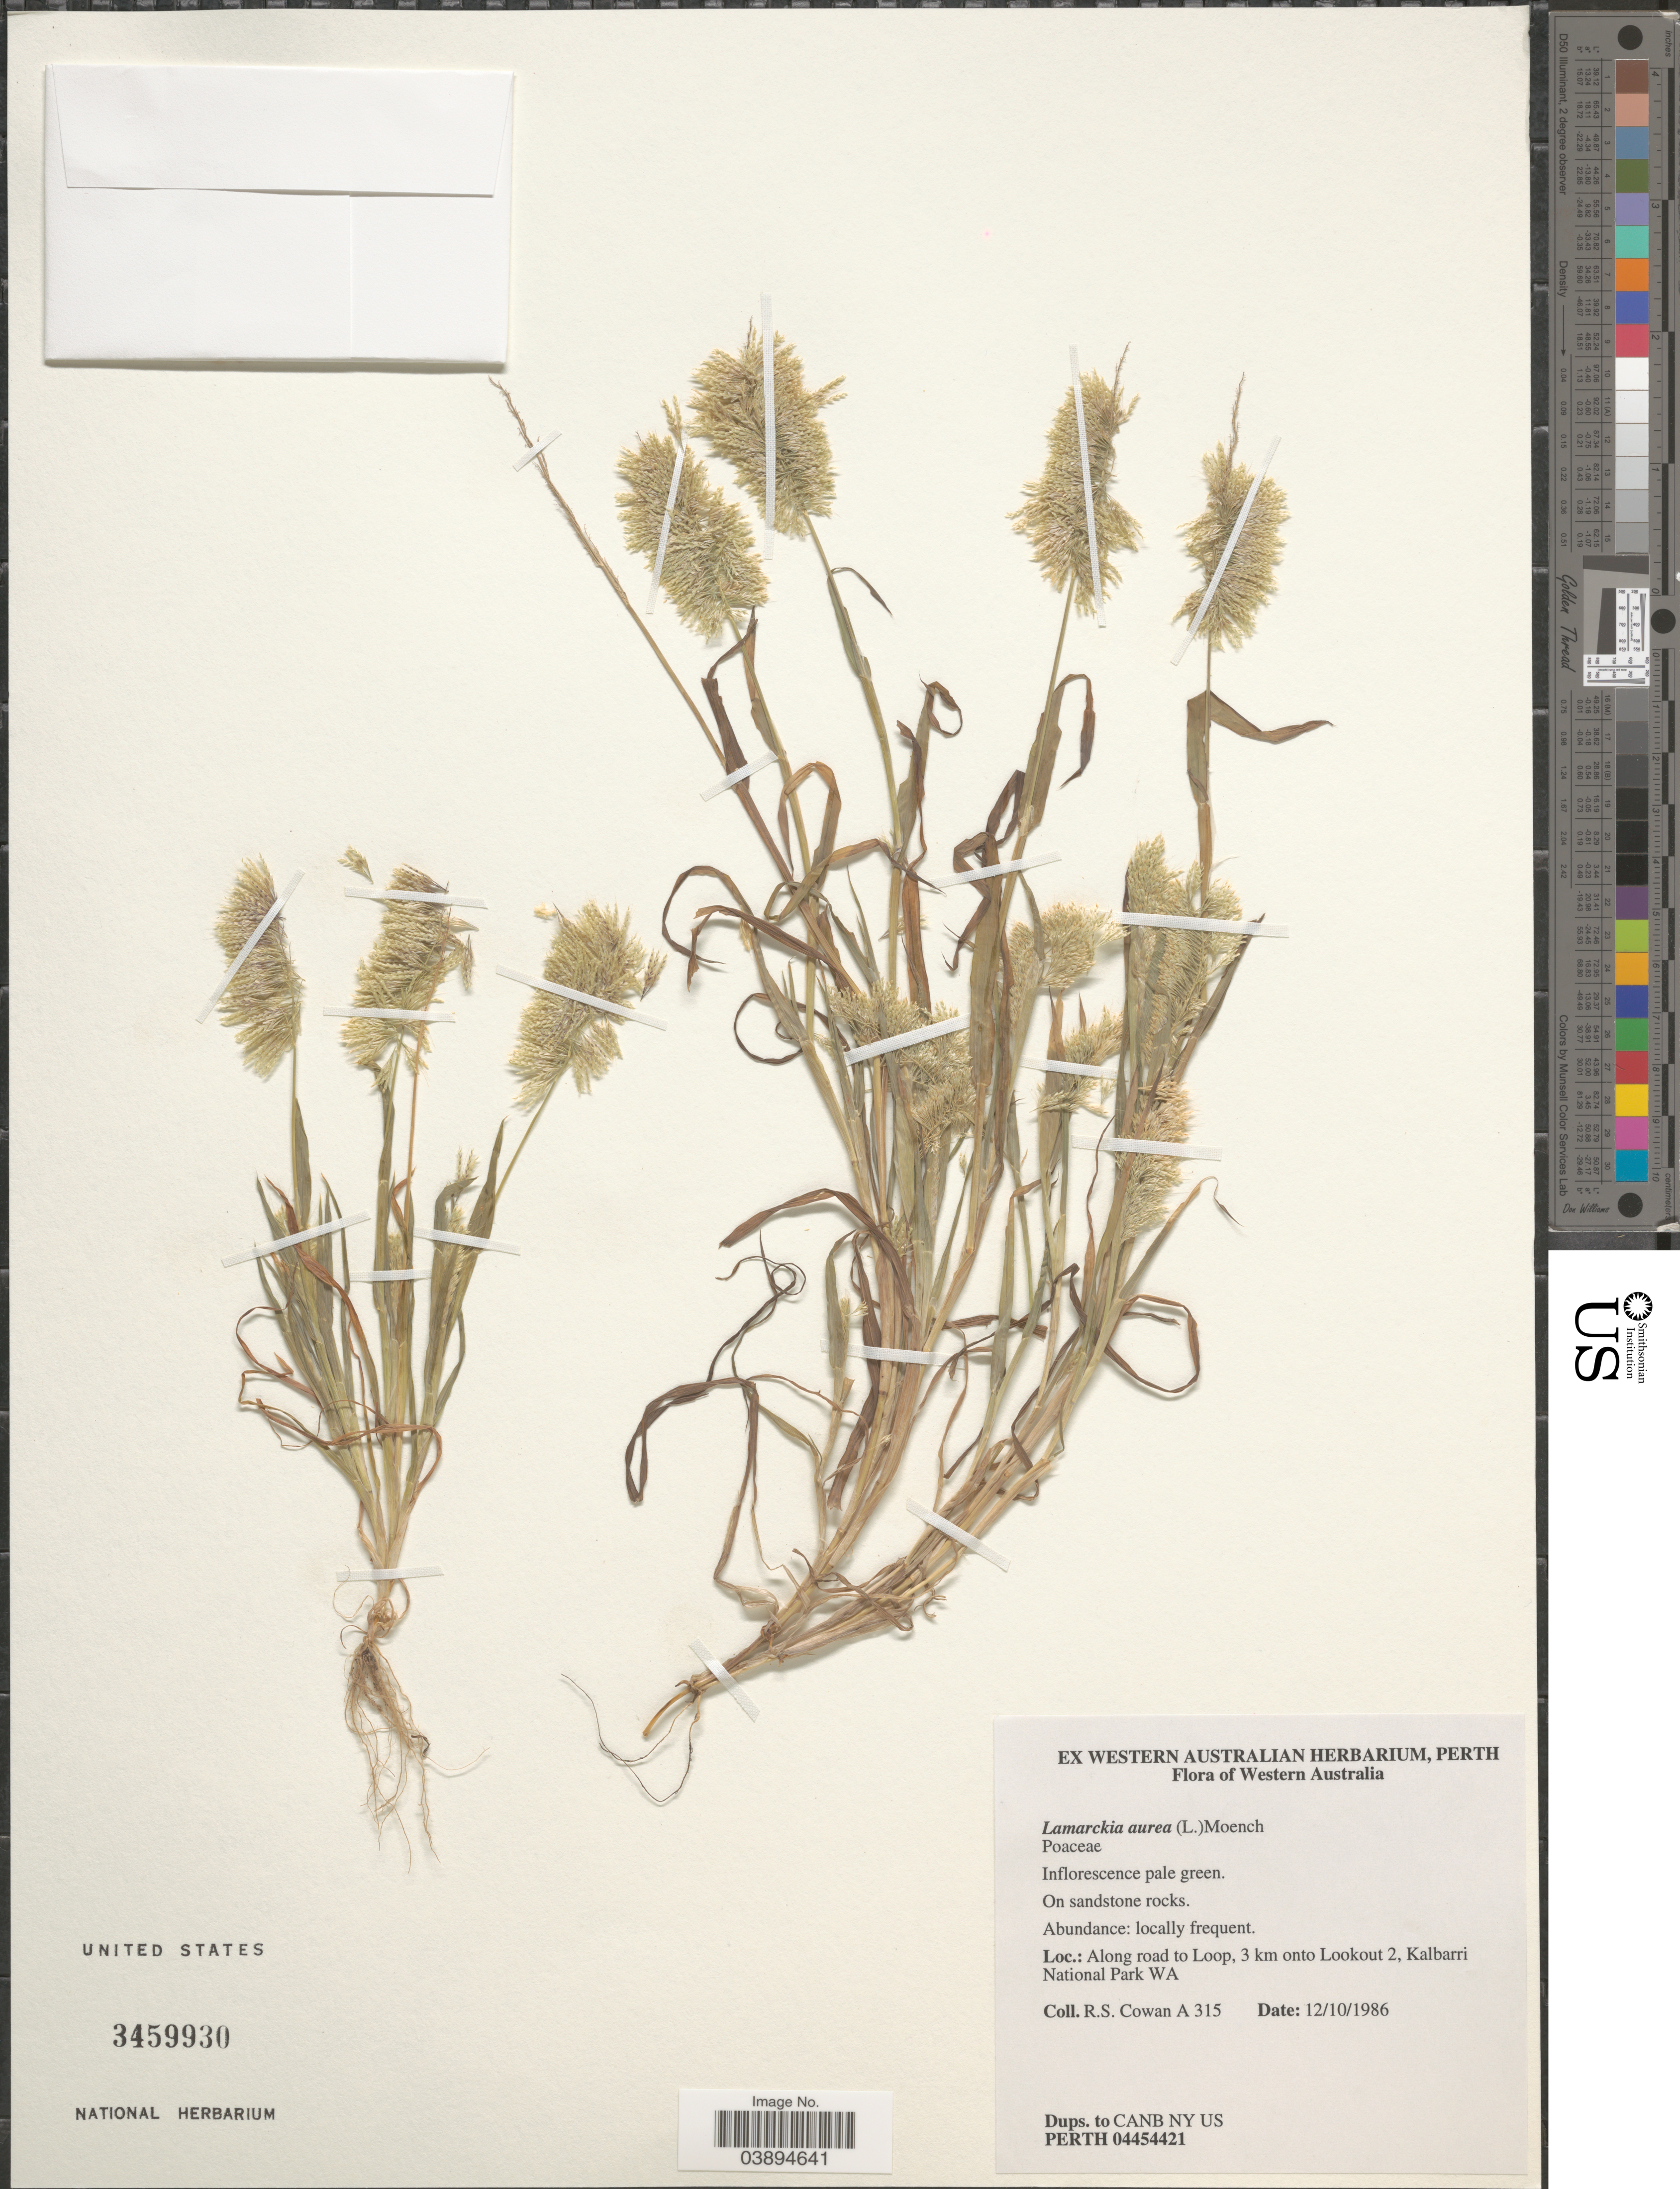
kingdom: Plantae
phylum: Tracheophyta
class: Liliopsida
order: Poales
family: Poaceae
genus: Lamarckia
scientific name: Lamarckia aurea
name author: (L.) Moench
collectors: R. S. Cowan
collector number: A315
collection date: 1986-10-12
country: Australia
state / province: Western Australia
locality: Along road to Loop, 3 km onto Lookout 2, Kalbarri National Park.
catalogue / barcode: US 3459930